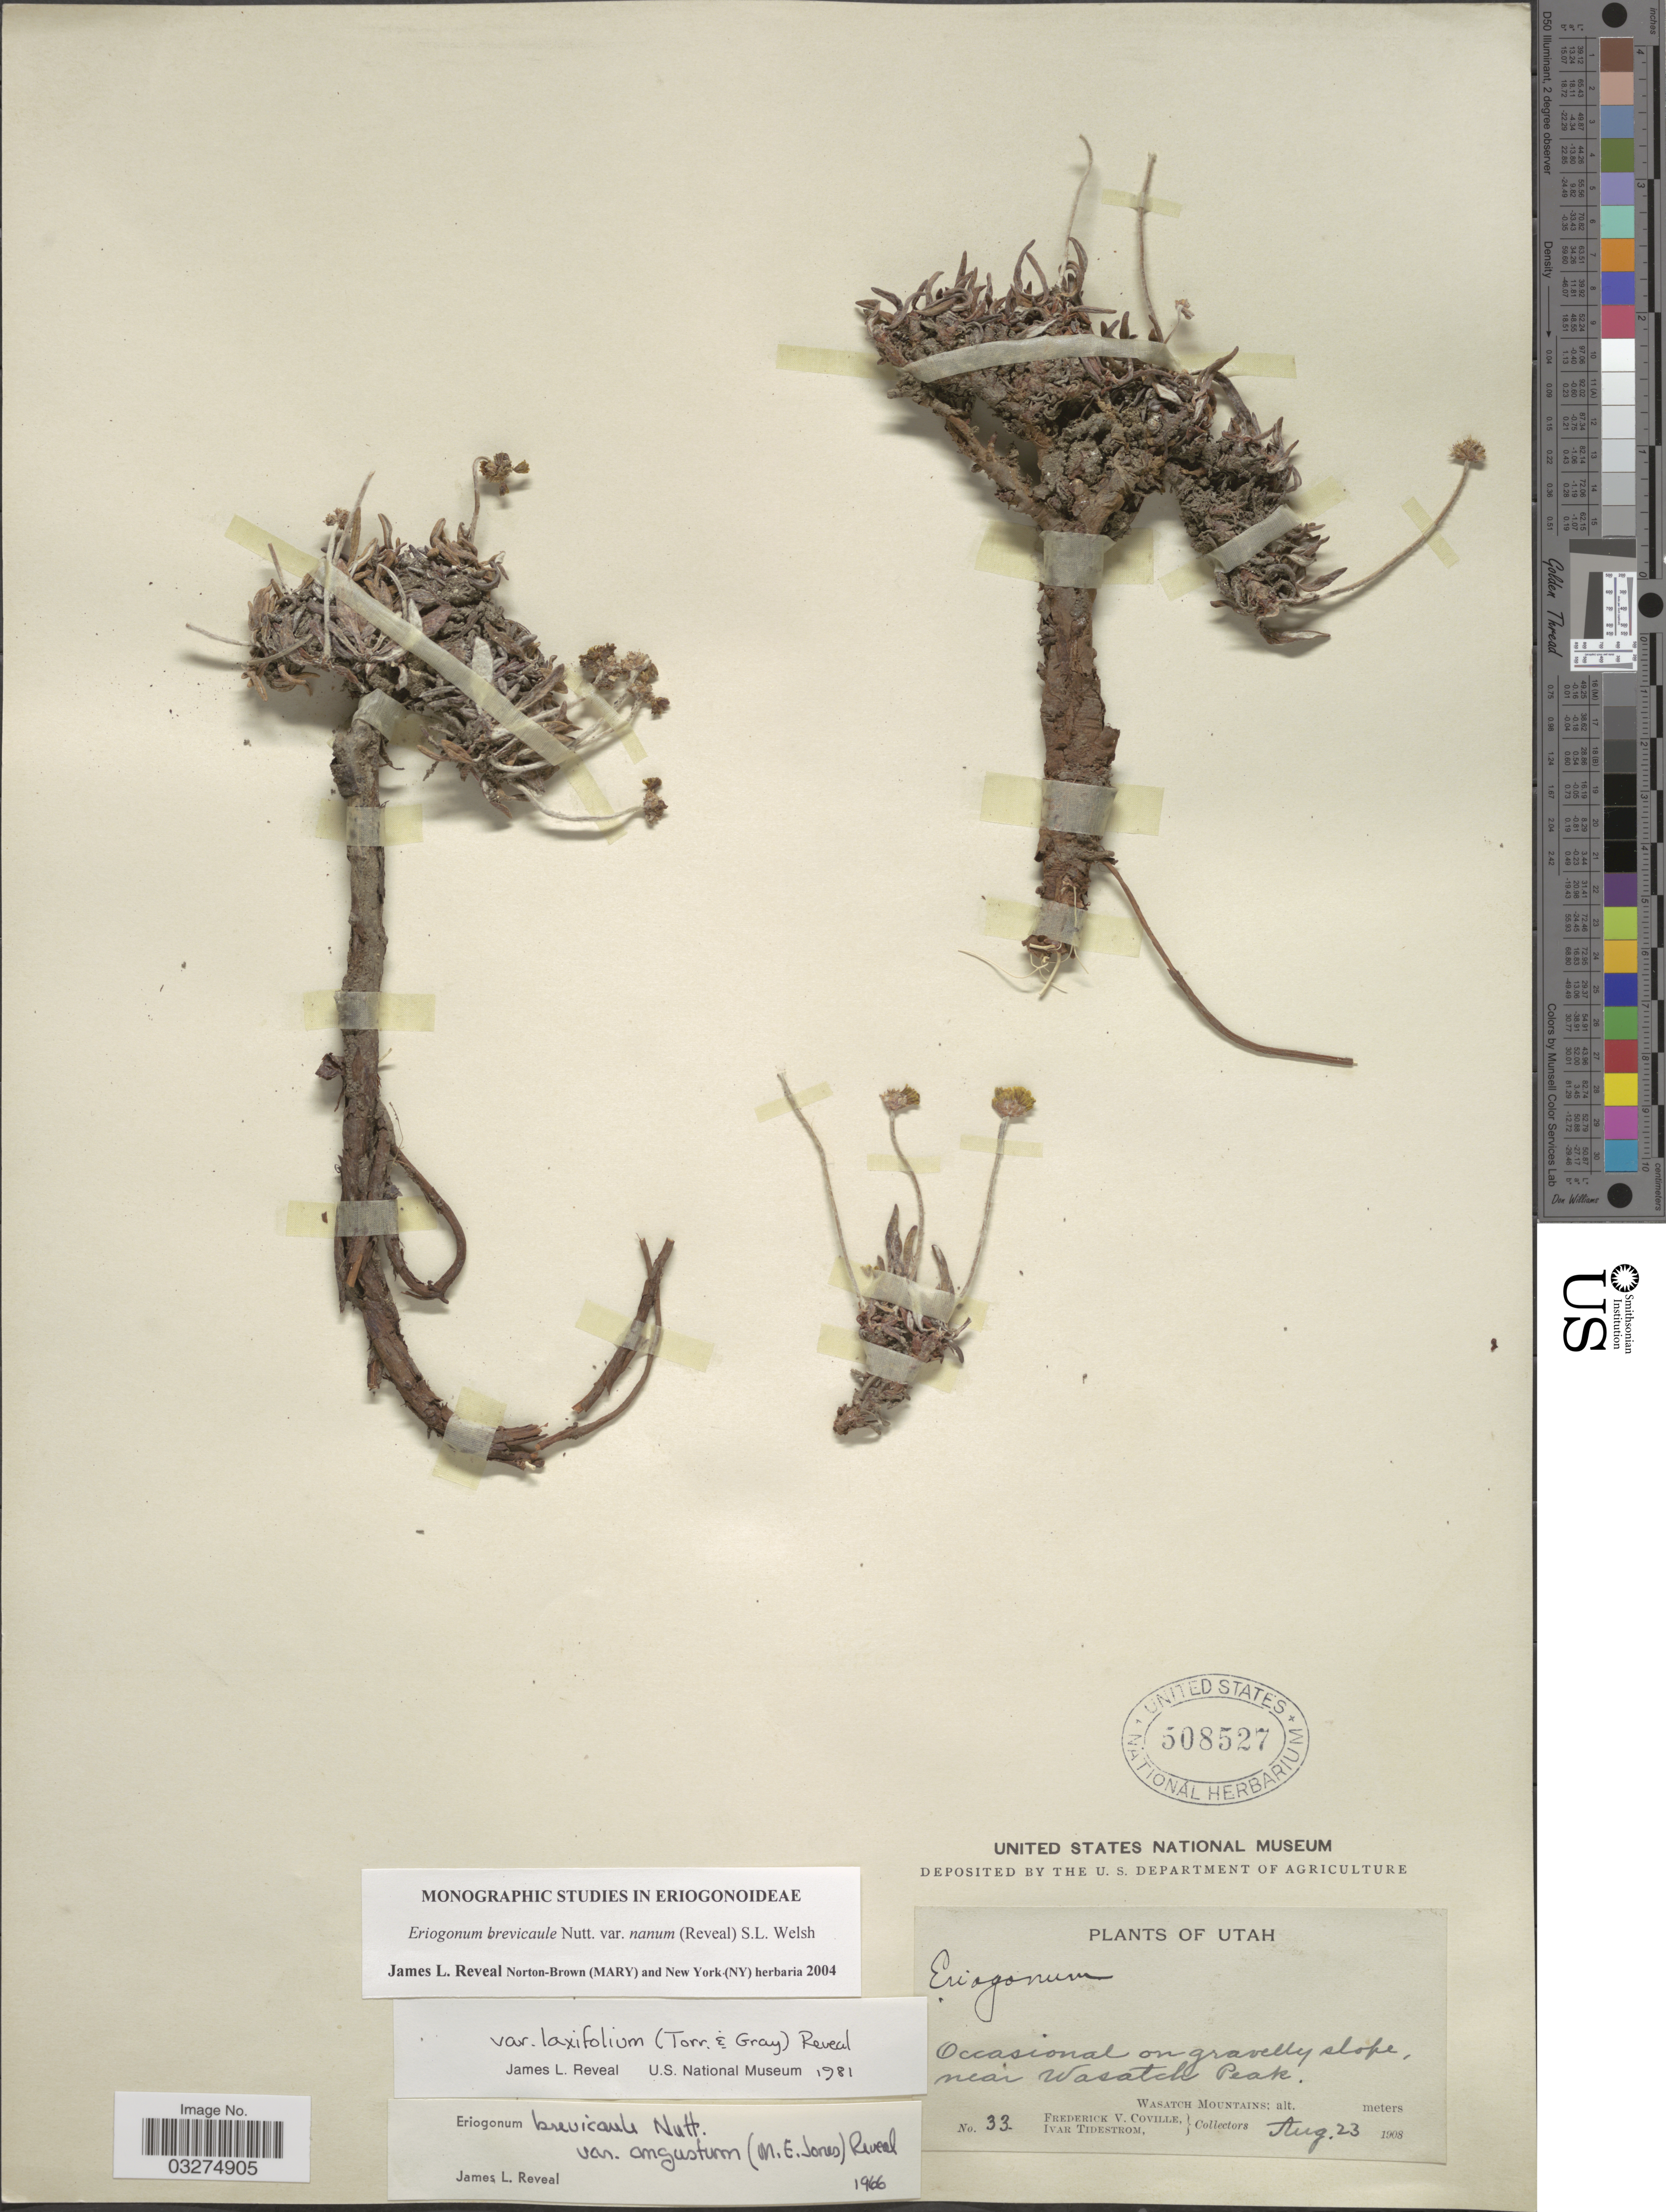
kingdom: Plantae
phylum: Tracheophyta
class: Magnoliopsida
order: Caryophyllales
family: Polygonaceae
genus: Eriogonum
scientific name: Eriogonum brevicaule var. nanum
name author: (Reveal) S.L. Welsh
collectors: F. V. Coville & I. F. Tidestrom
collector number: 33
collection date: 1908-08-23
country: United States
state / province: Utah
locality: Near Wasatch Peak. Wasatch Mountains.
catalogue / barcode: US 508527